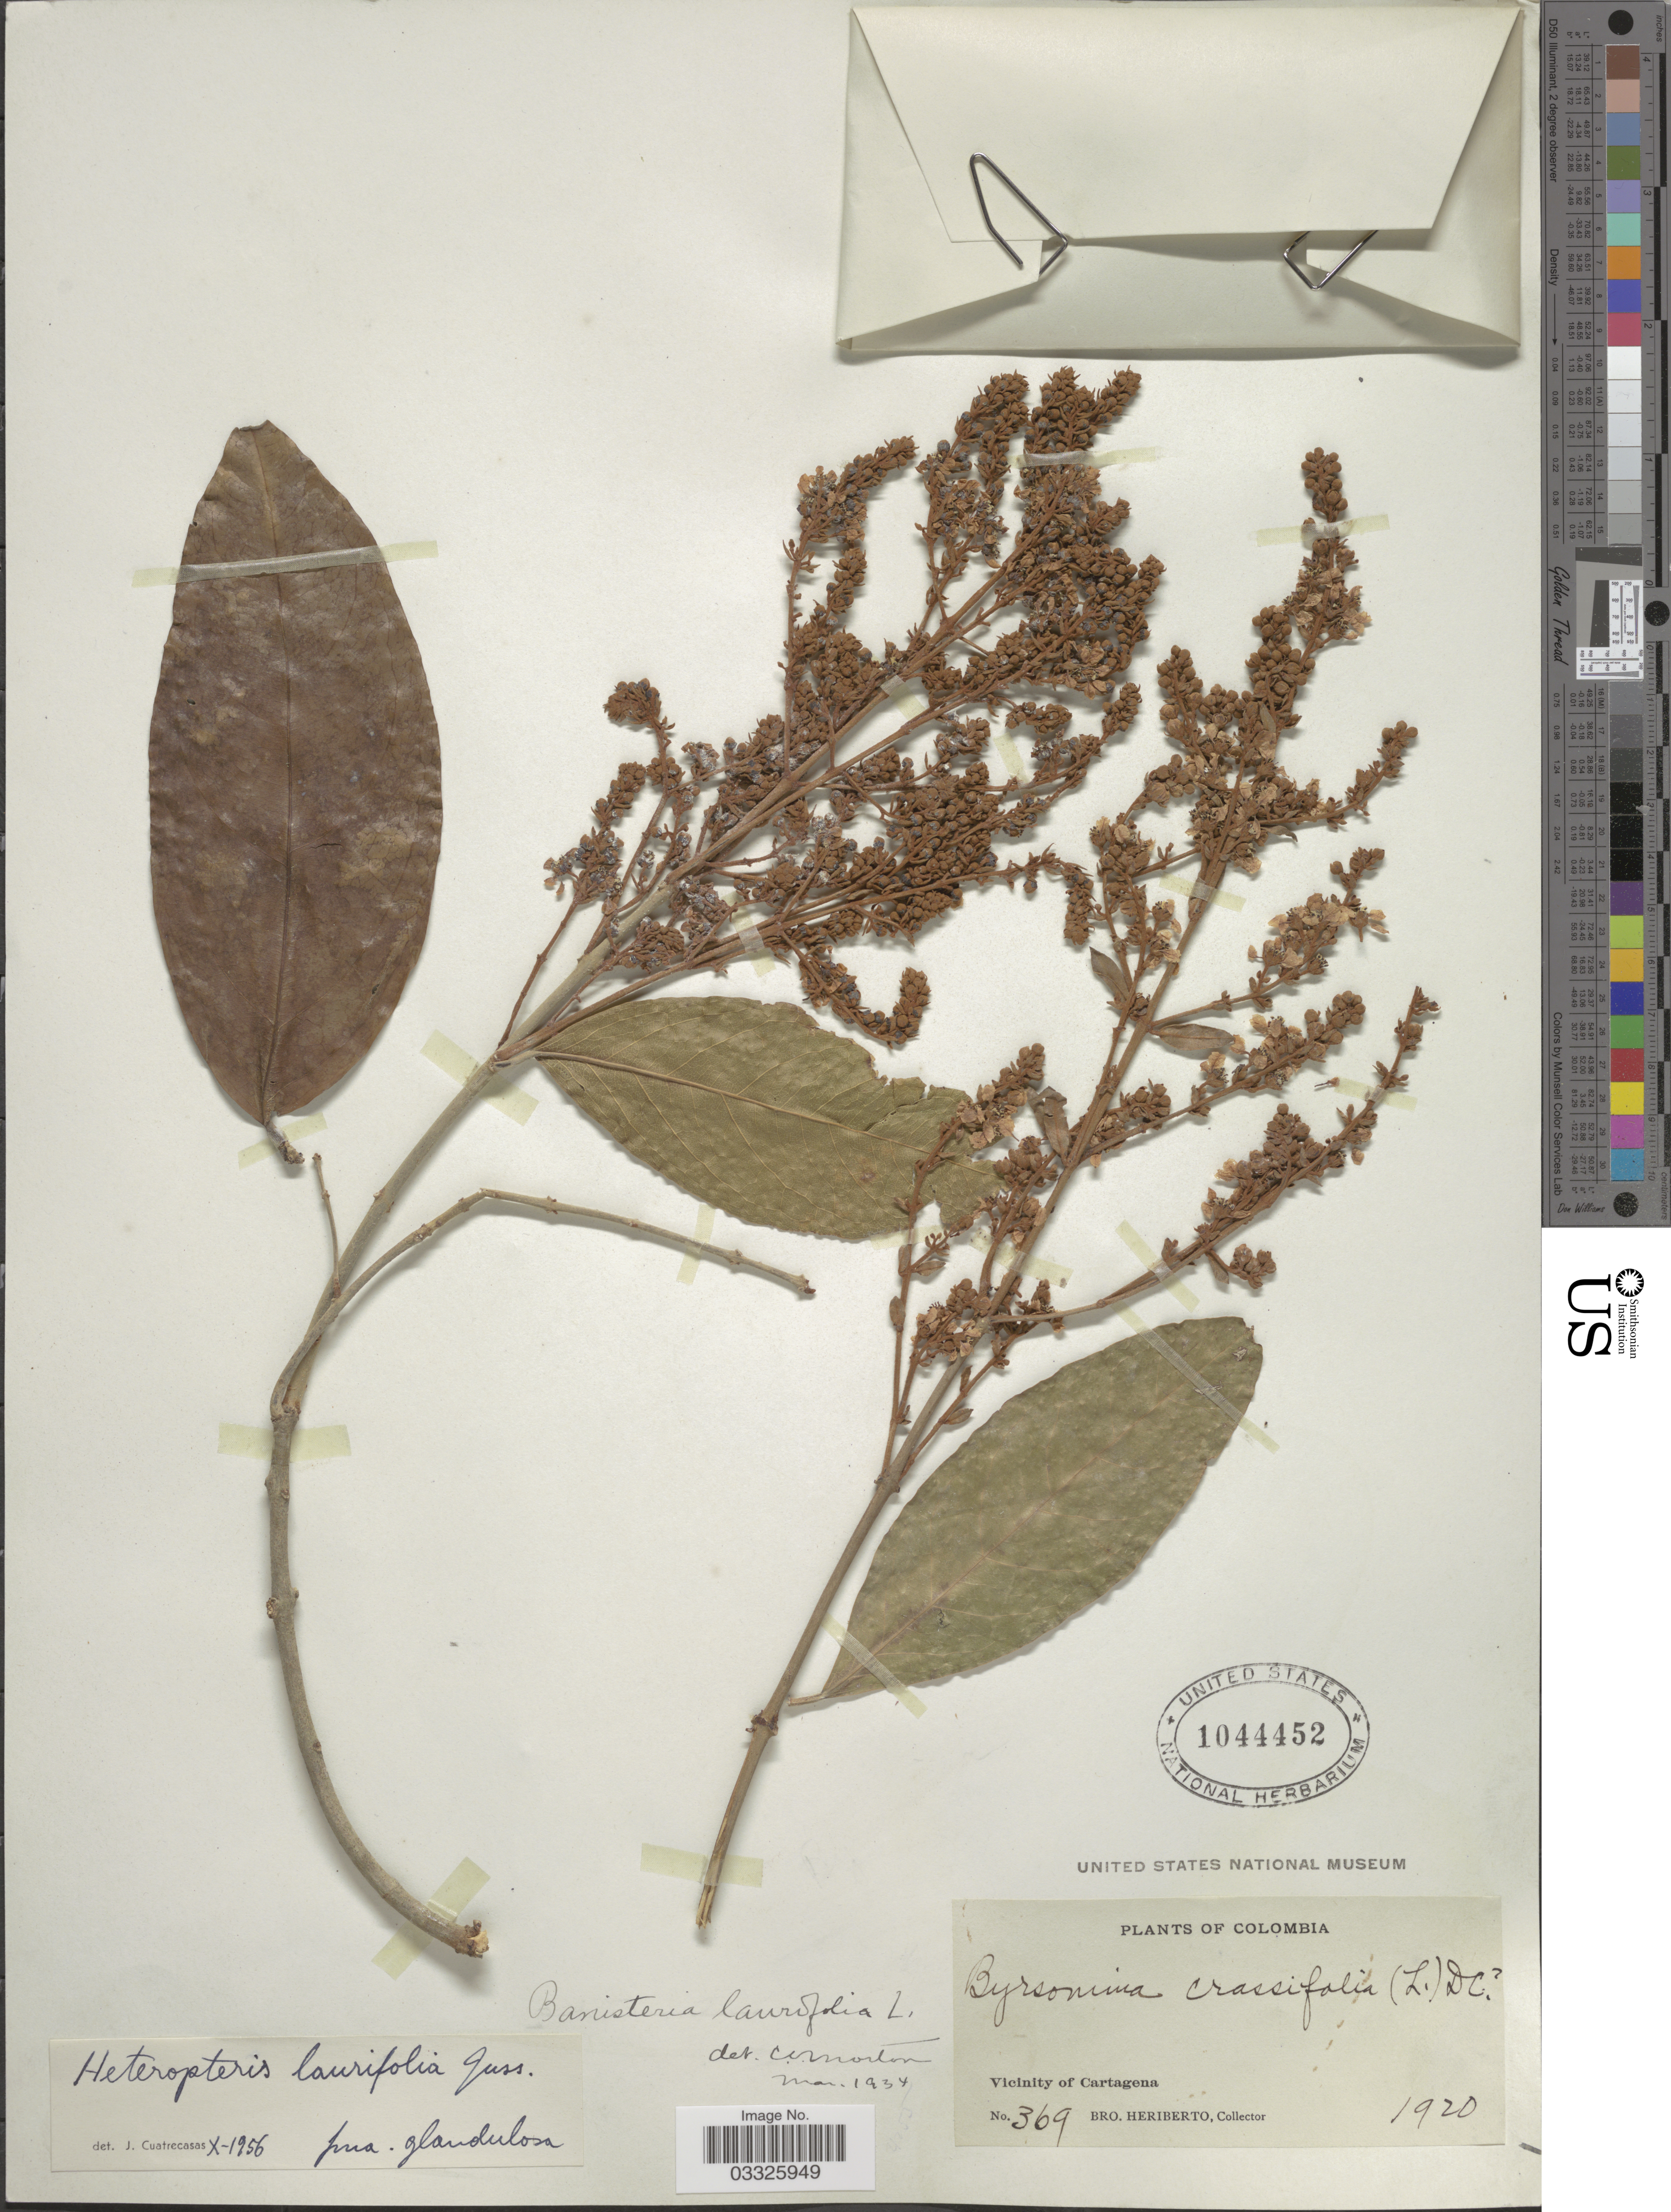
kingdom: Plantae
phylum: Tracheophyta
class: Magnoliopsida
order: Malpighiales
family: Malpighiaceae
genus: Heteropterys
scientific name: Heteropterys laurifolia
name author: (L.) A. Juss.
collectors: B. Heriberto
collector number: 369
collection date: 1920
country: Colombia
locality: Vicinity of Cartagena.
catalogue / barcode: US 1044452